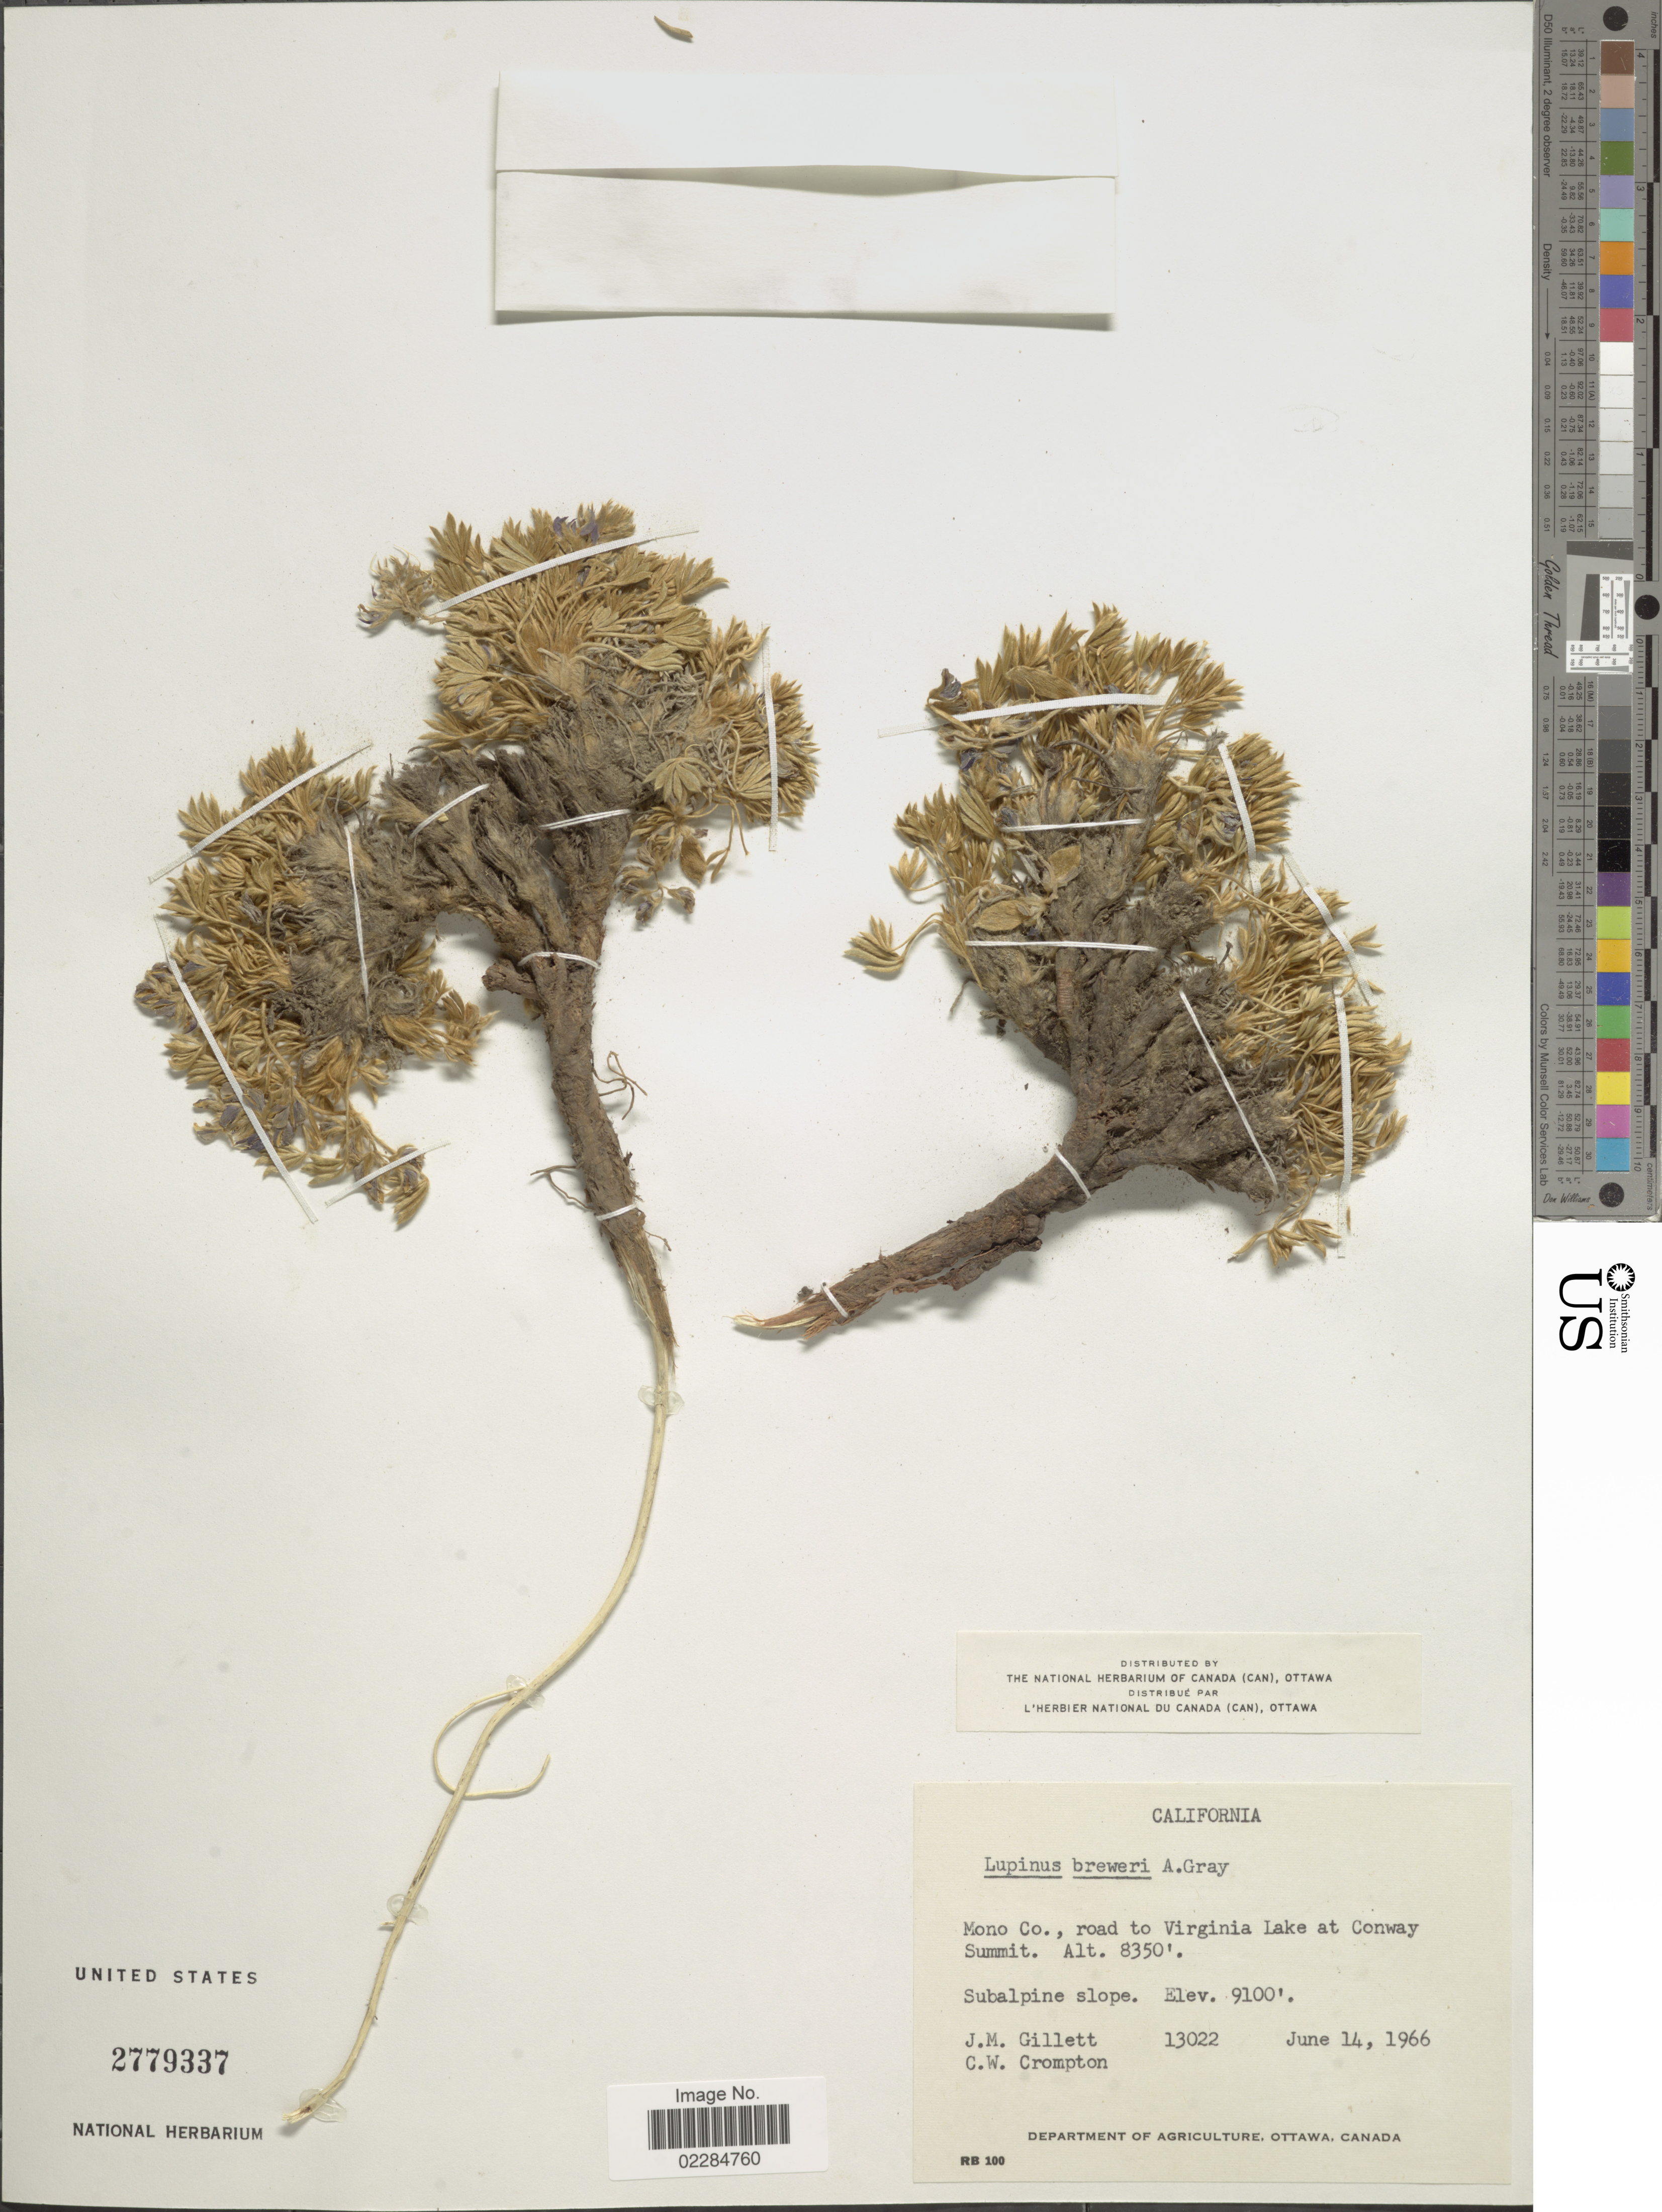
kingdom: Plantae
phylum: Tracheophyta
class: Magnoliopsida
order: Fabales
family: Fabaceae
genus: Lupinus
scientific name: Lupinus breweri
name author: A. Gray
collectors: J. M. Gillett & C. W. Crompton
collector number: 13022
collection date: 1966-06-14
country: United States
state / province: California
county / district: Mono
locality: Mono Co., road to Virginia Lake at Conway Summit. Subalpine slope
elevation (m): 2774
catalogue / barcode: US 2779337